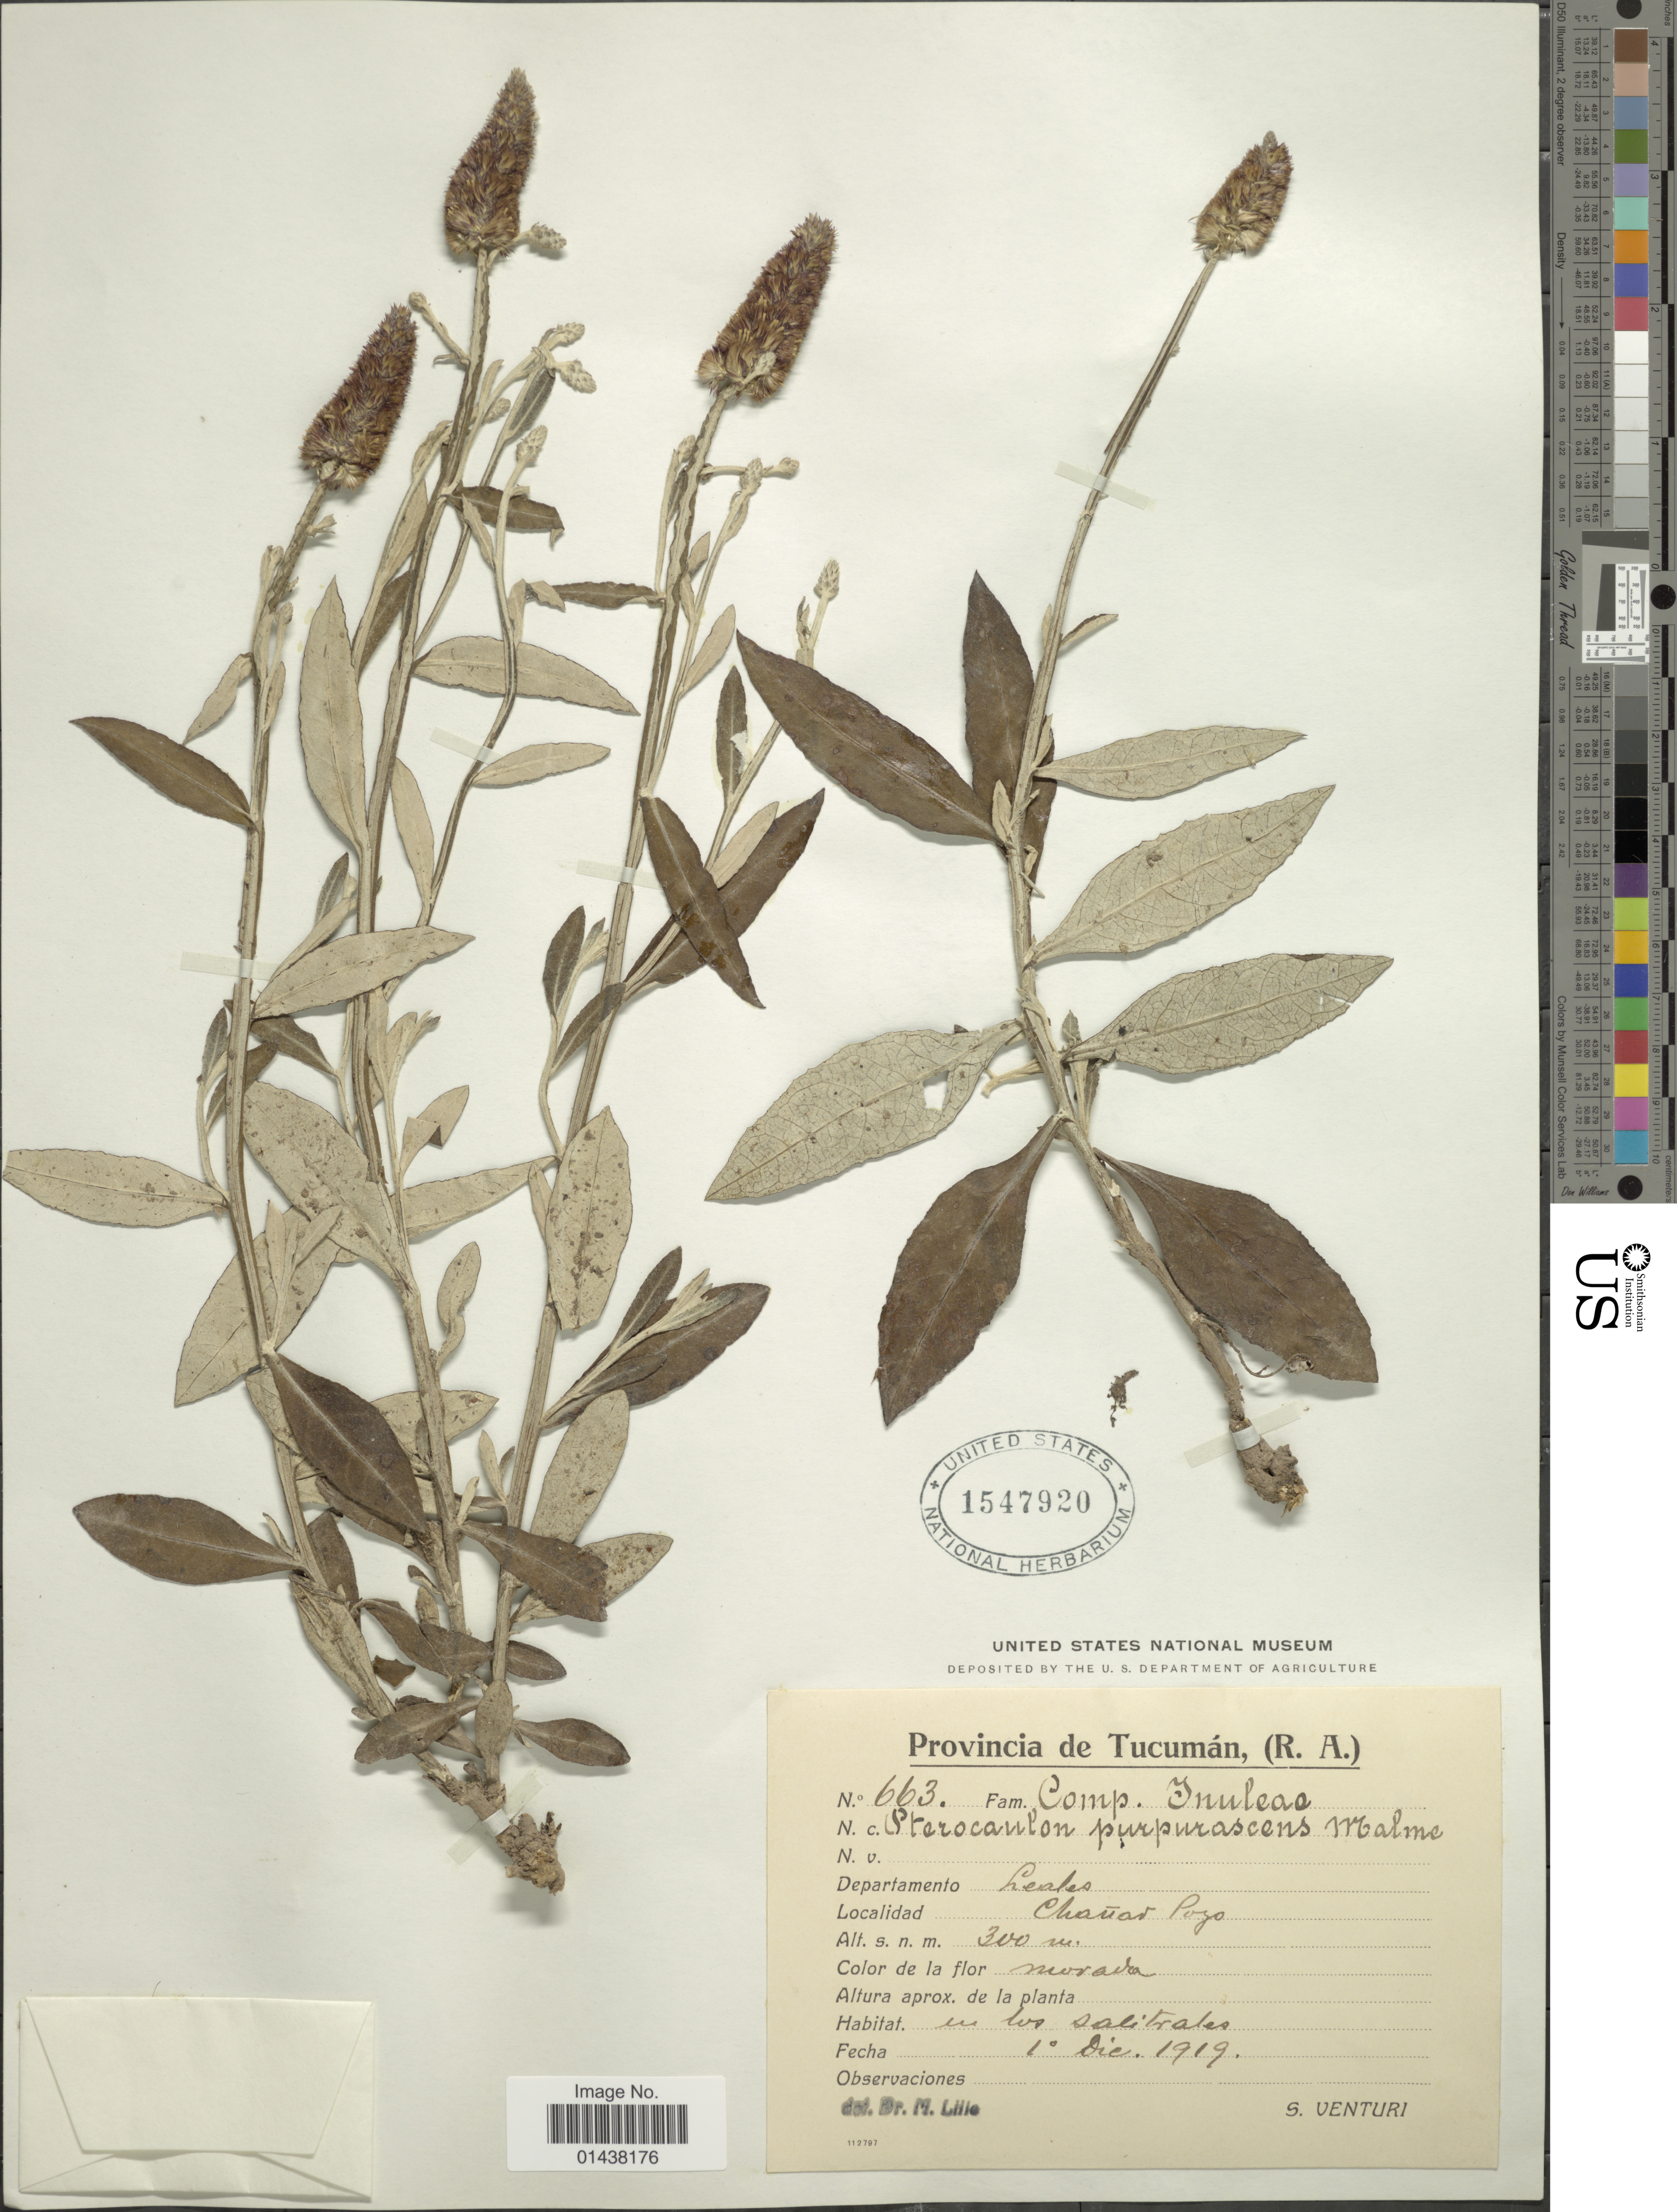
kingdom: Plantae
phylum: Tracheophyta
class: Magnoliopsida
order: Asterales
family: Asteraceae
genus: Pterocaulon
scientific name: Pterocaulon purpurascens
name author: Malme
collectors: S. Venturi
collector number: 663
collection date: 1919-12-01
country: Argentina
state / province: Tucuman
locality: Departamento Leales, Chauar Poyo(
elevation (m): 300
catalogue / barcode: US 1547920